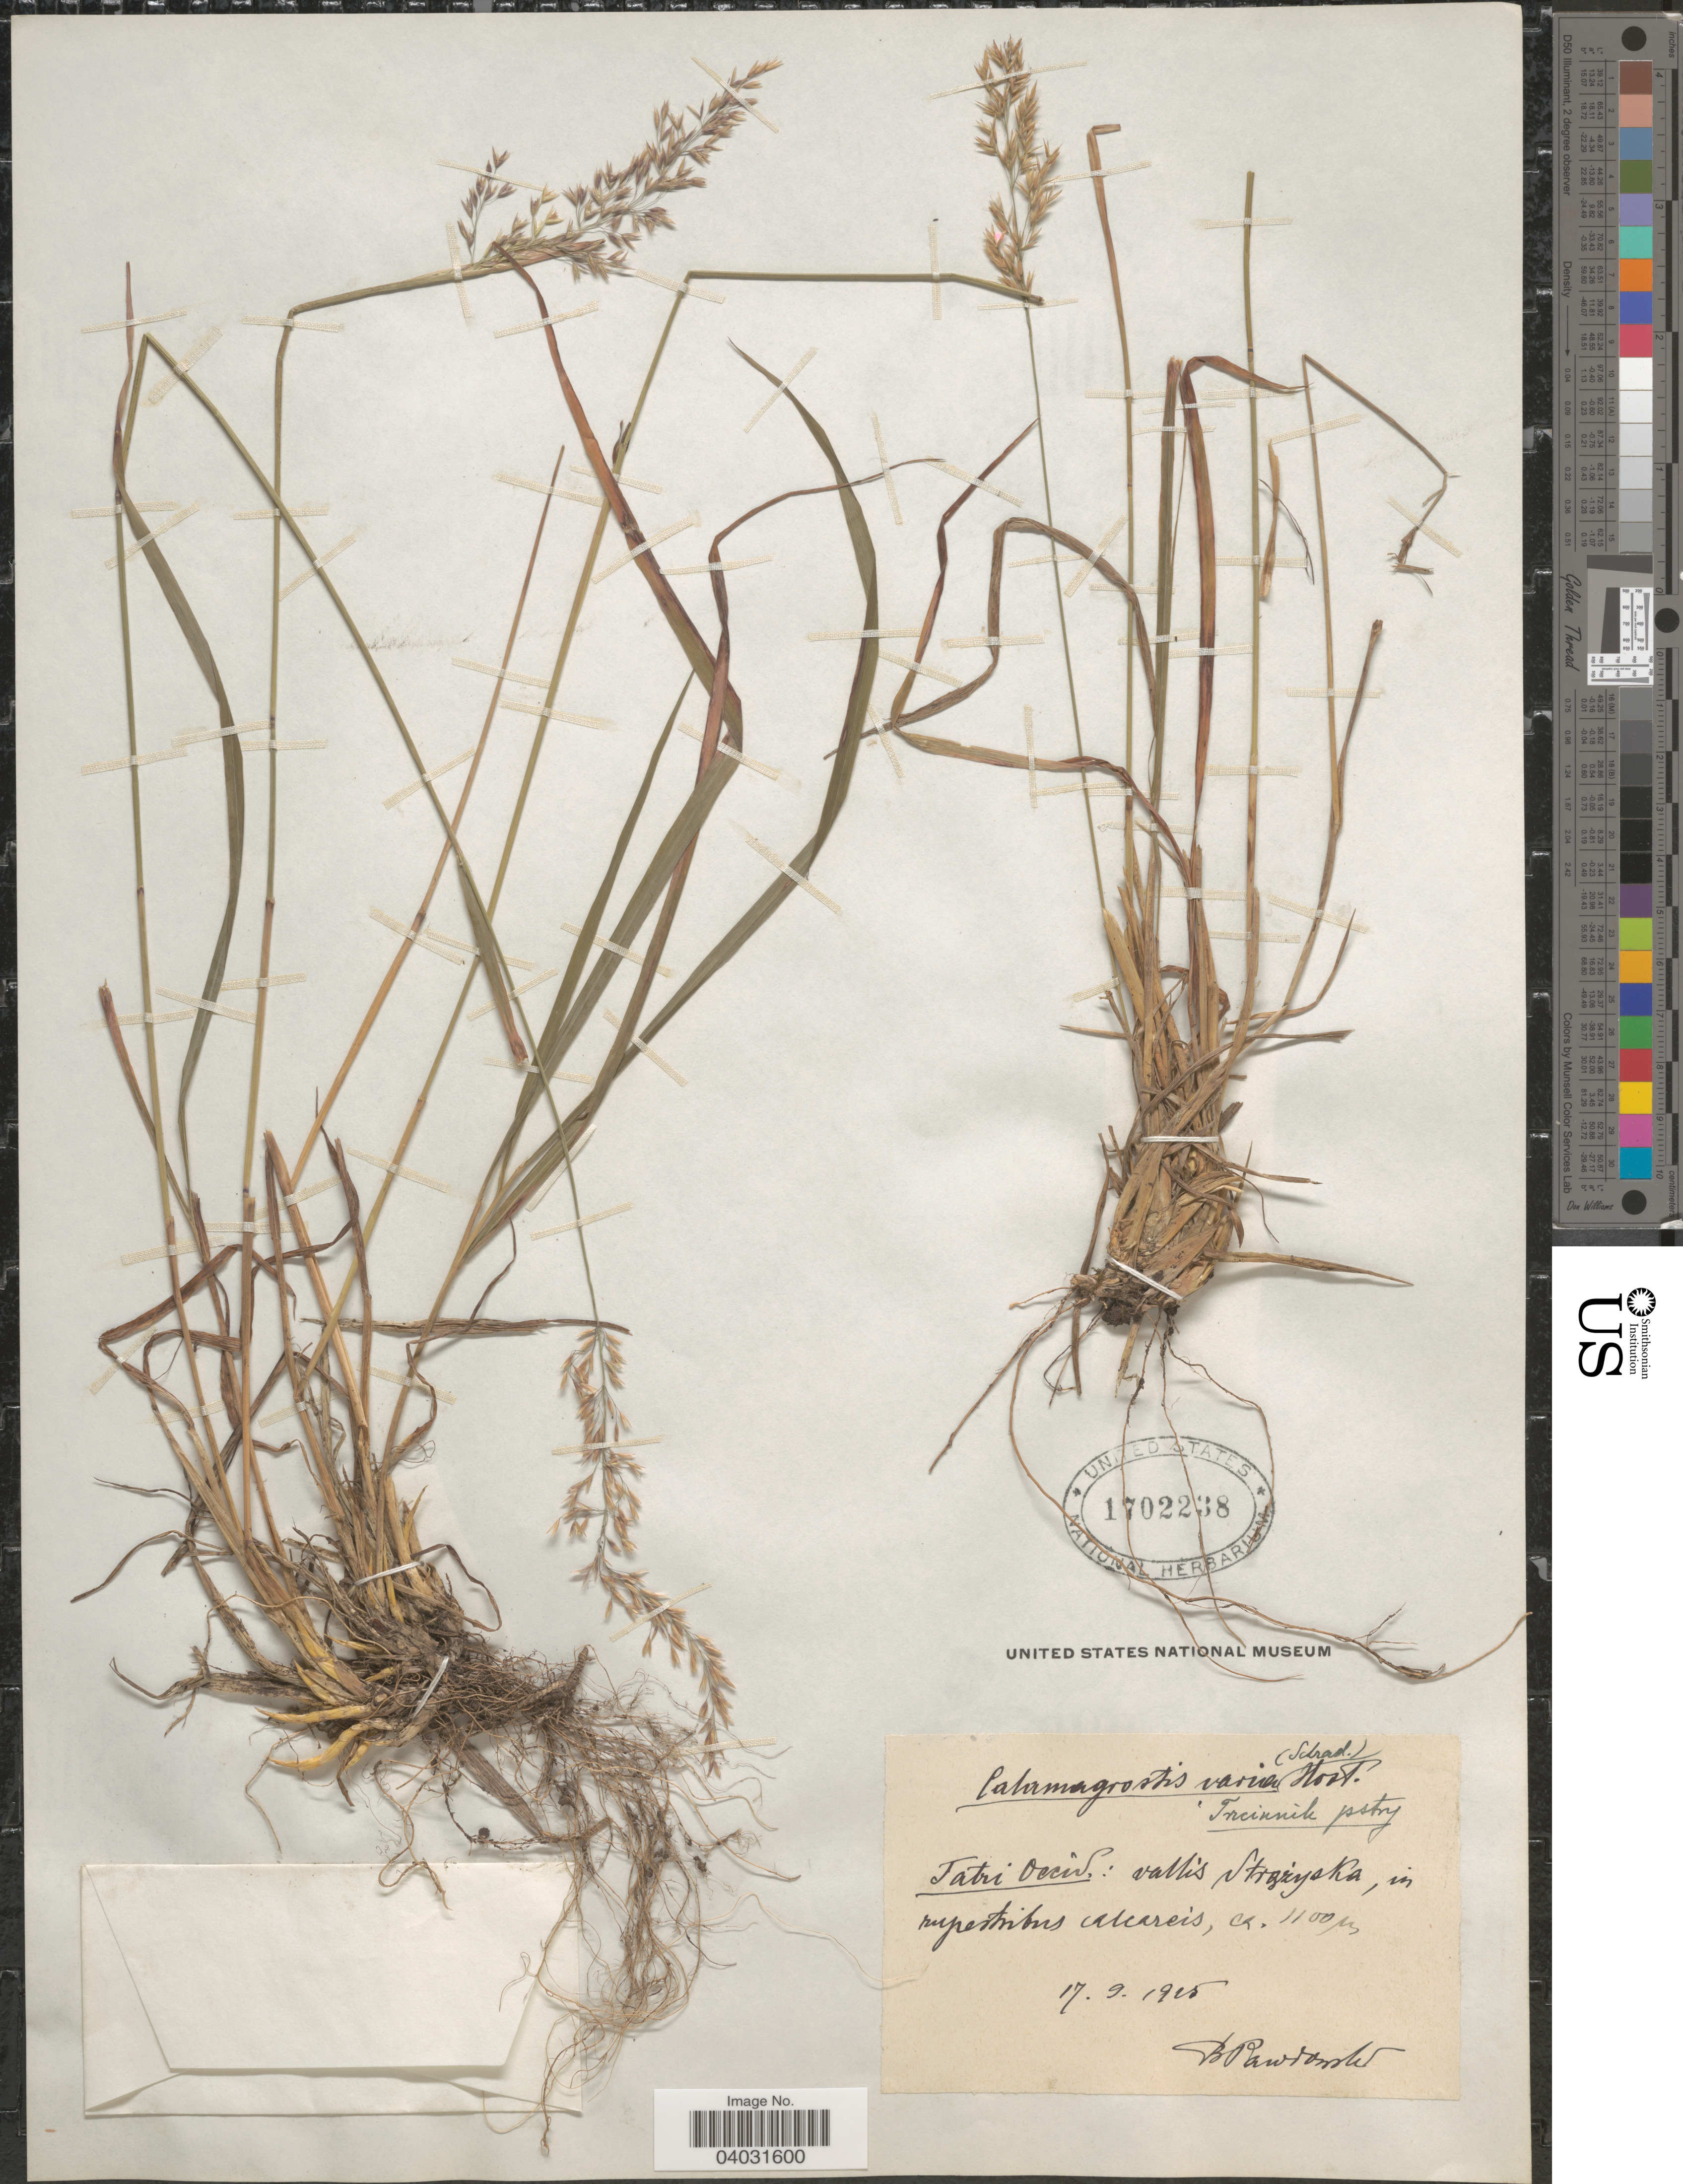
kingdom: Plantae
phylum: Tracheophyta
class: Liliopsida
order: Poales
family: Poaceae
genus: Calamagrostis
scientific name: Calamagrostis varia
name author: Host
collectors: B. Pawlowski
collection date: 1925-09-17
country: Poland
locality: Tatri Occid.: vallis Strozyska, in rupestribus calcareis.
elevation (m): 1100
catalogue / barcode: US 1702238